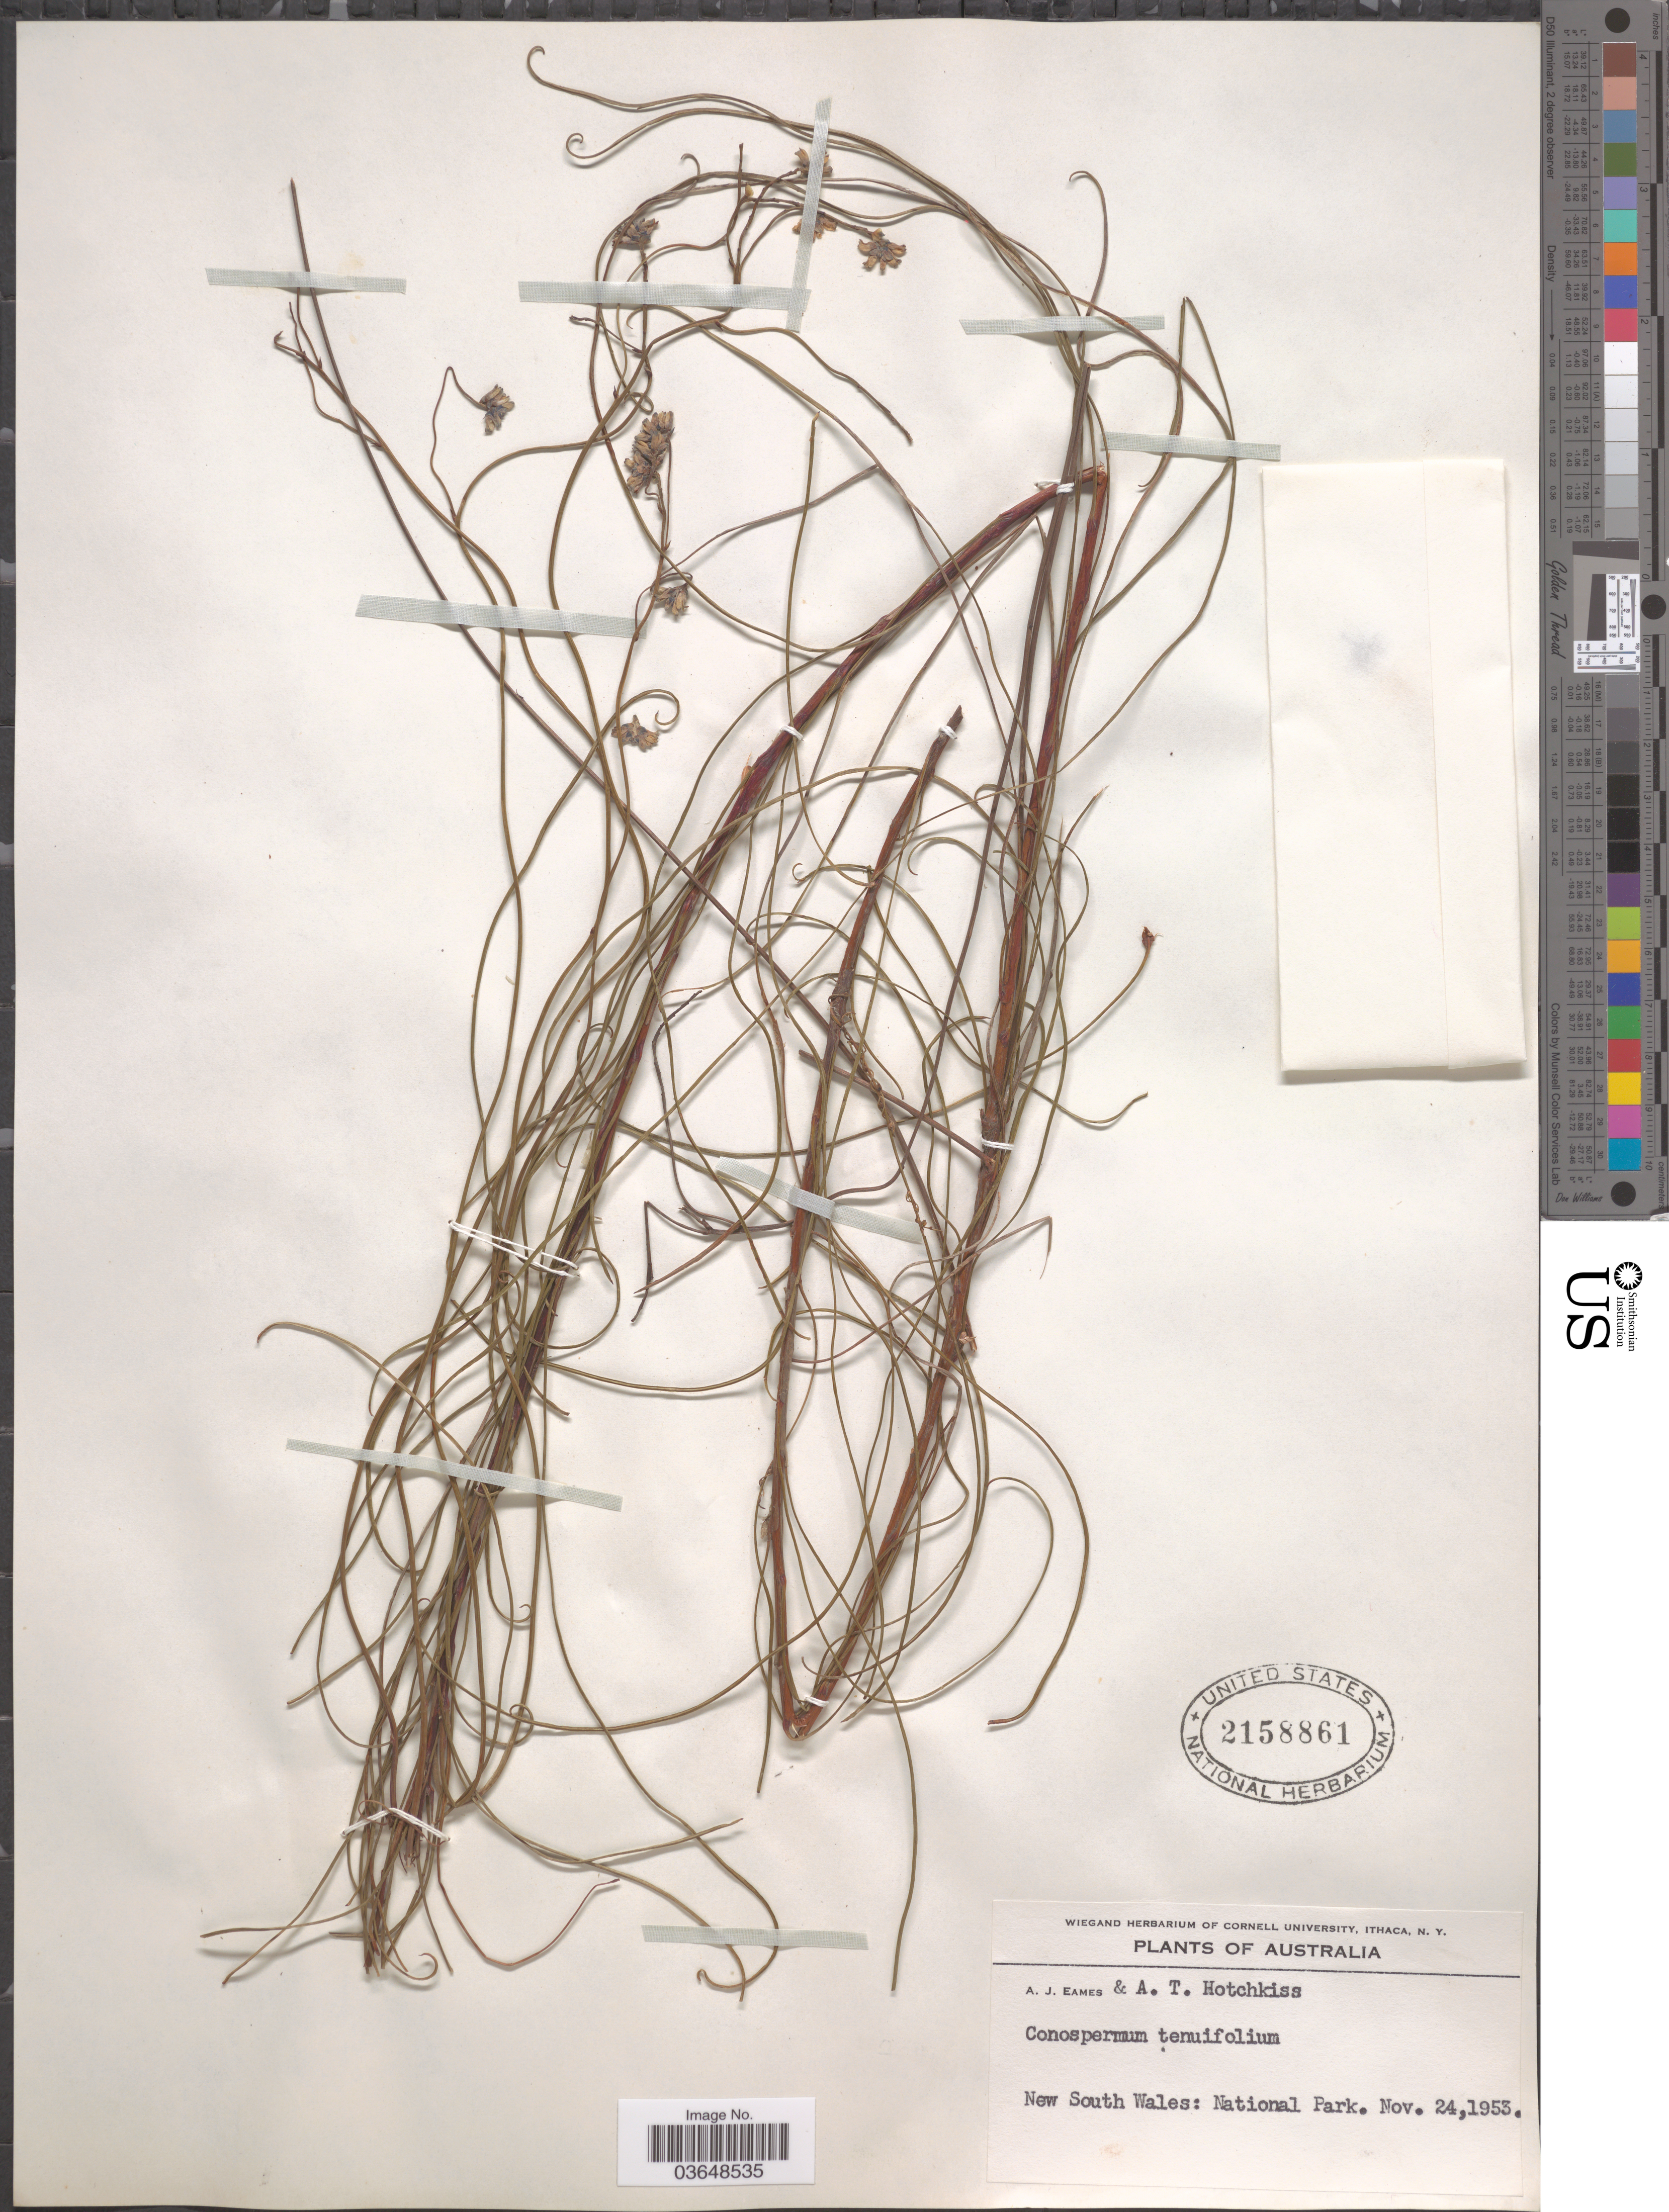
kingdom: Plantae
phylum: Tracheophyta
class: Magnoliopsida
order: Proteales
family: Proteaceae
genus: Conospermum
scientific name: Conospermum tenuifolium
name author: R. Br.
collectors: A. J. Eames & A. Hotchkiss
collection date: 1953-11-24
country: Australia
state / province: New South Wales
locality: National Park.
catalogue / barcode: US 2158861